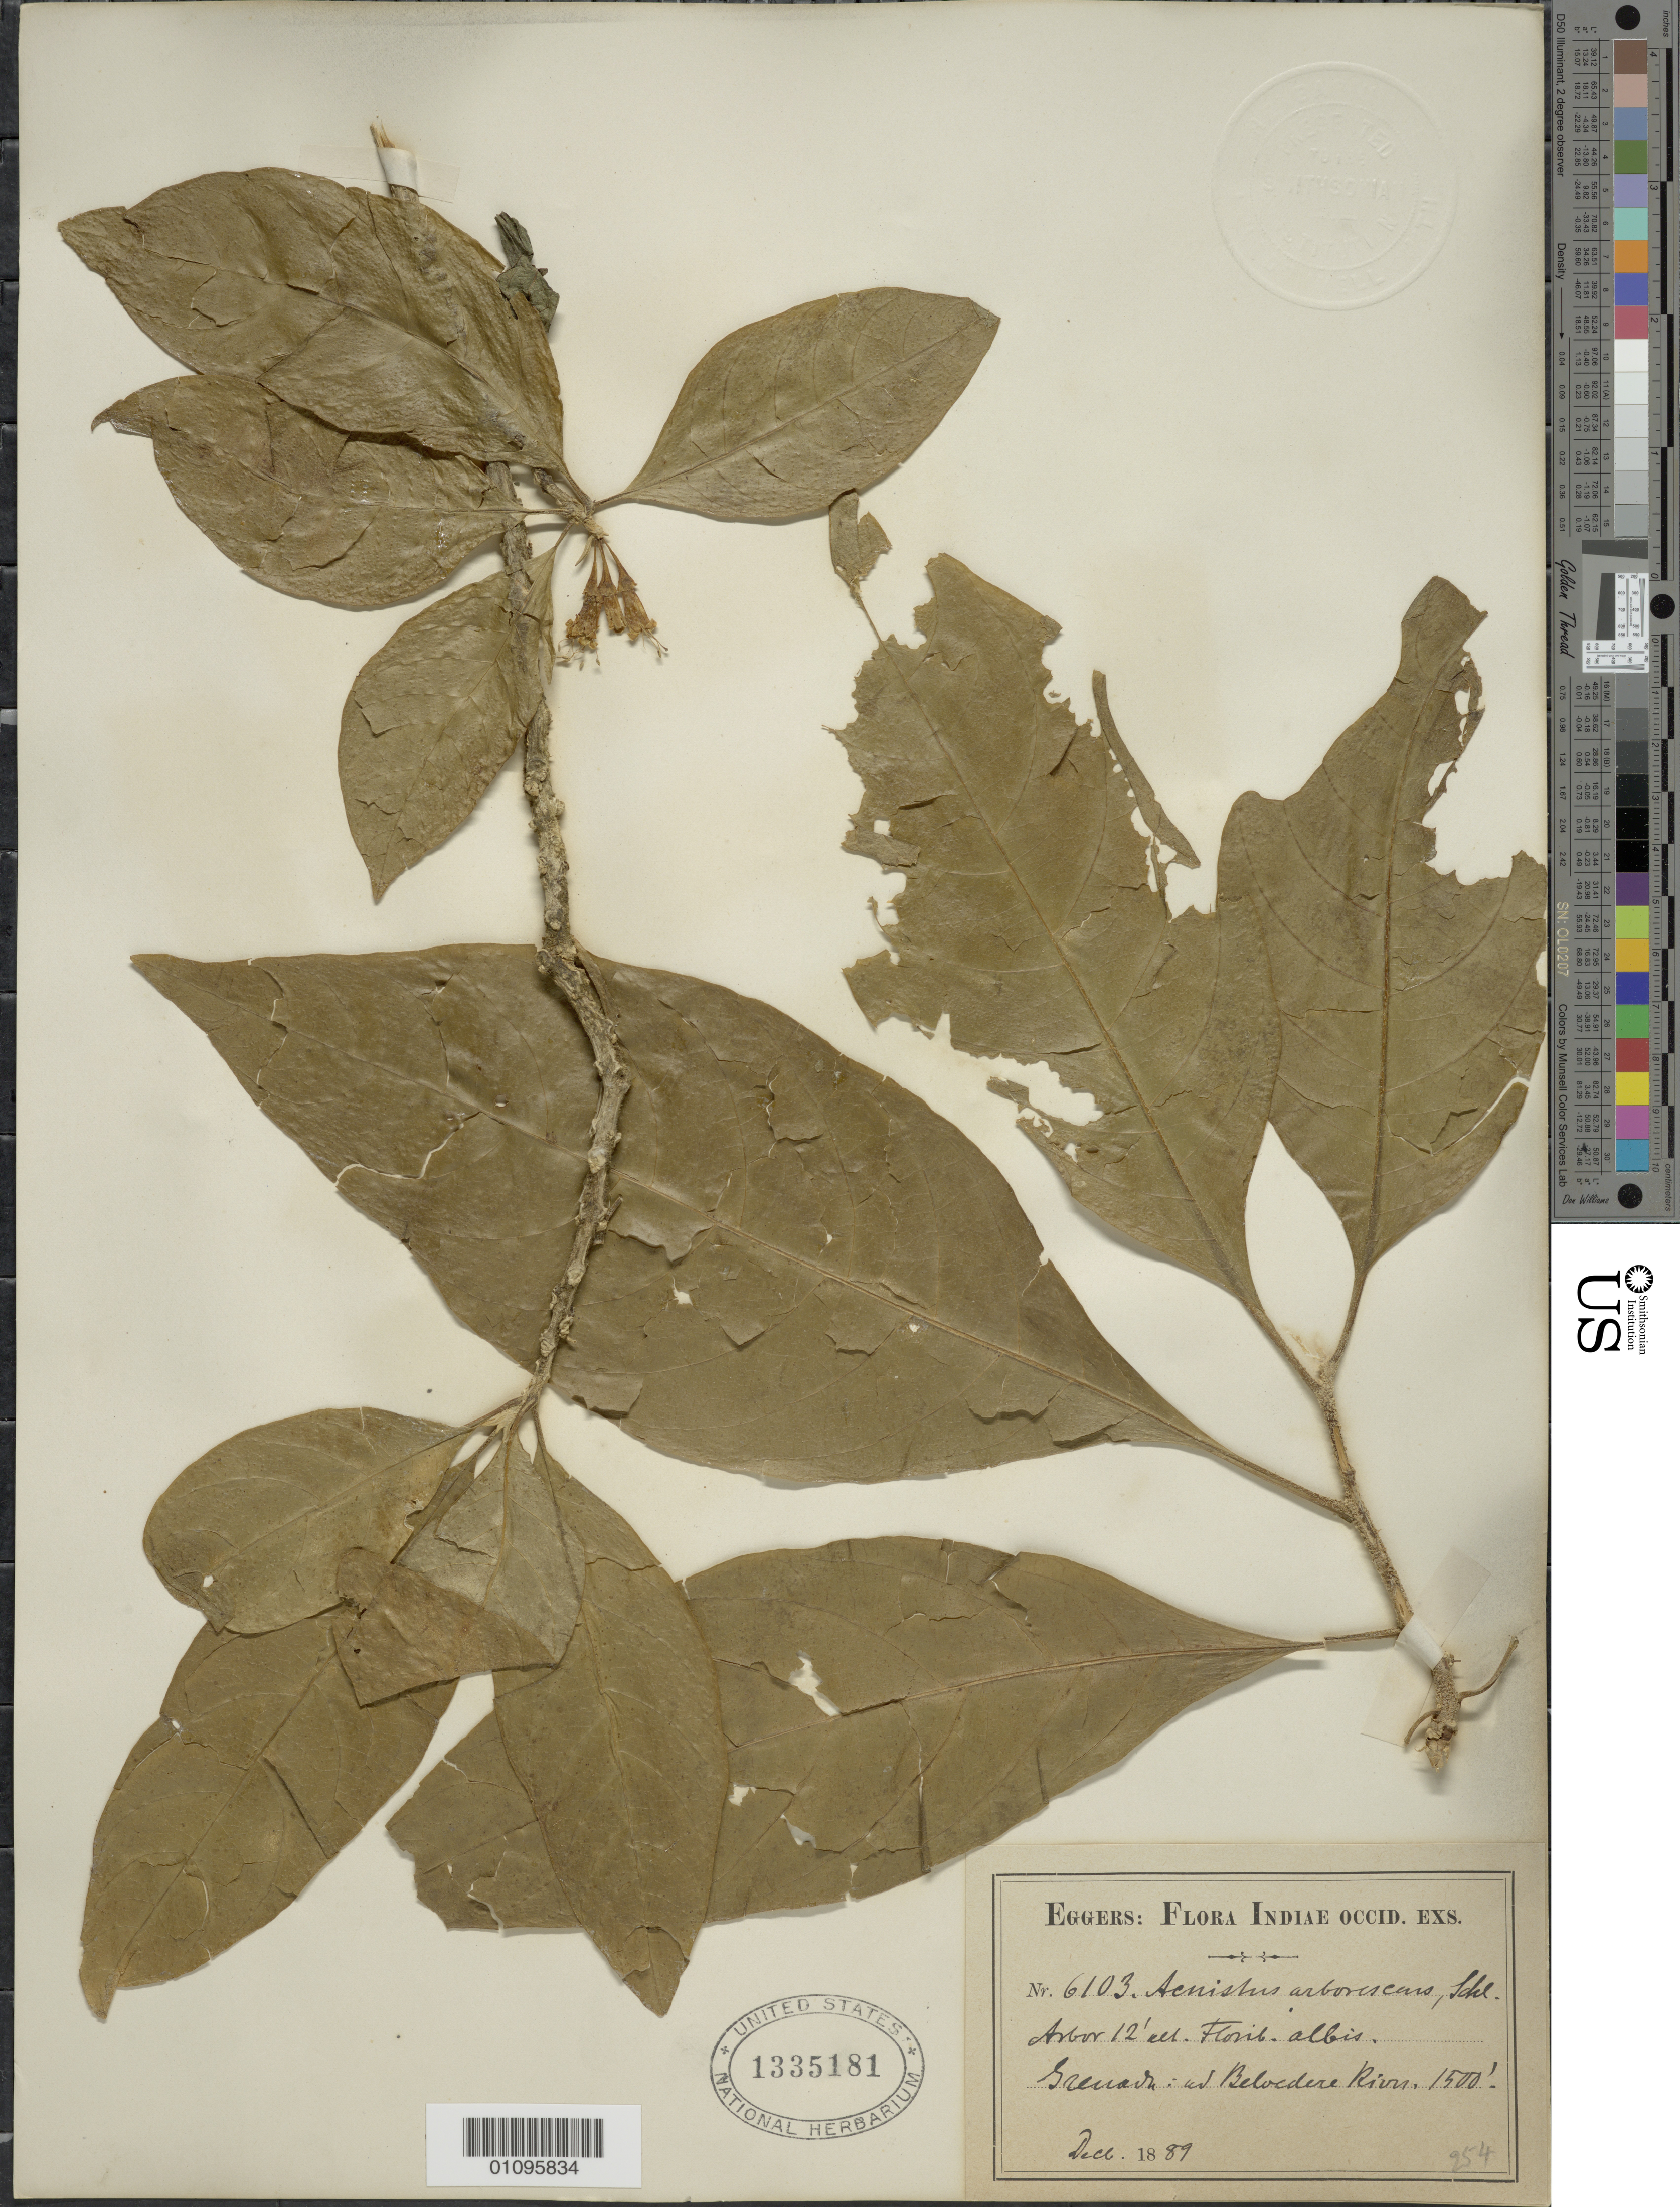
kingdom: Plantae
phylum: Tracheophyta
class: Magnoliopsida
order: Solanales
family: Solanaceae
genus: Acnistus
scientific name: Acnistus arborescens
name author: (L.) Schltdl.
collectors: H. F. A. von Eggers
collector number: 6103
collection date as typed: Dec 1889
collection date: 1889-12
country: Grenada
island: Grenada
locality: Belvedere River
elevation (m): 457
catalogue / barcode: US 1335181